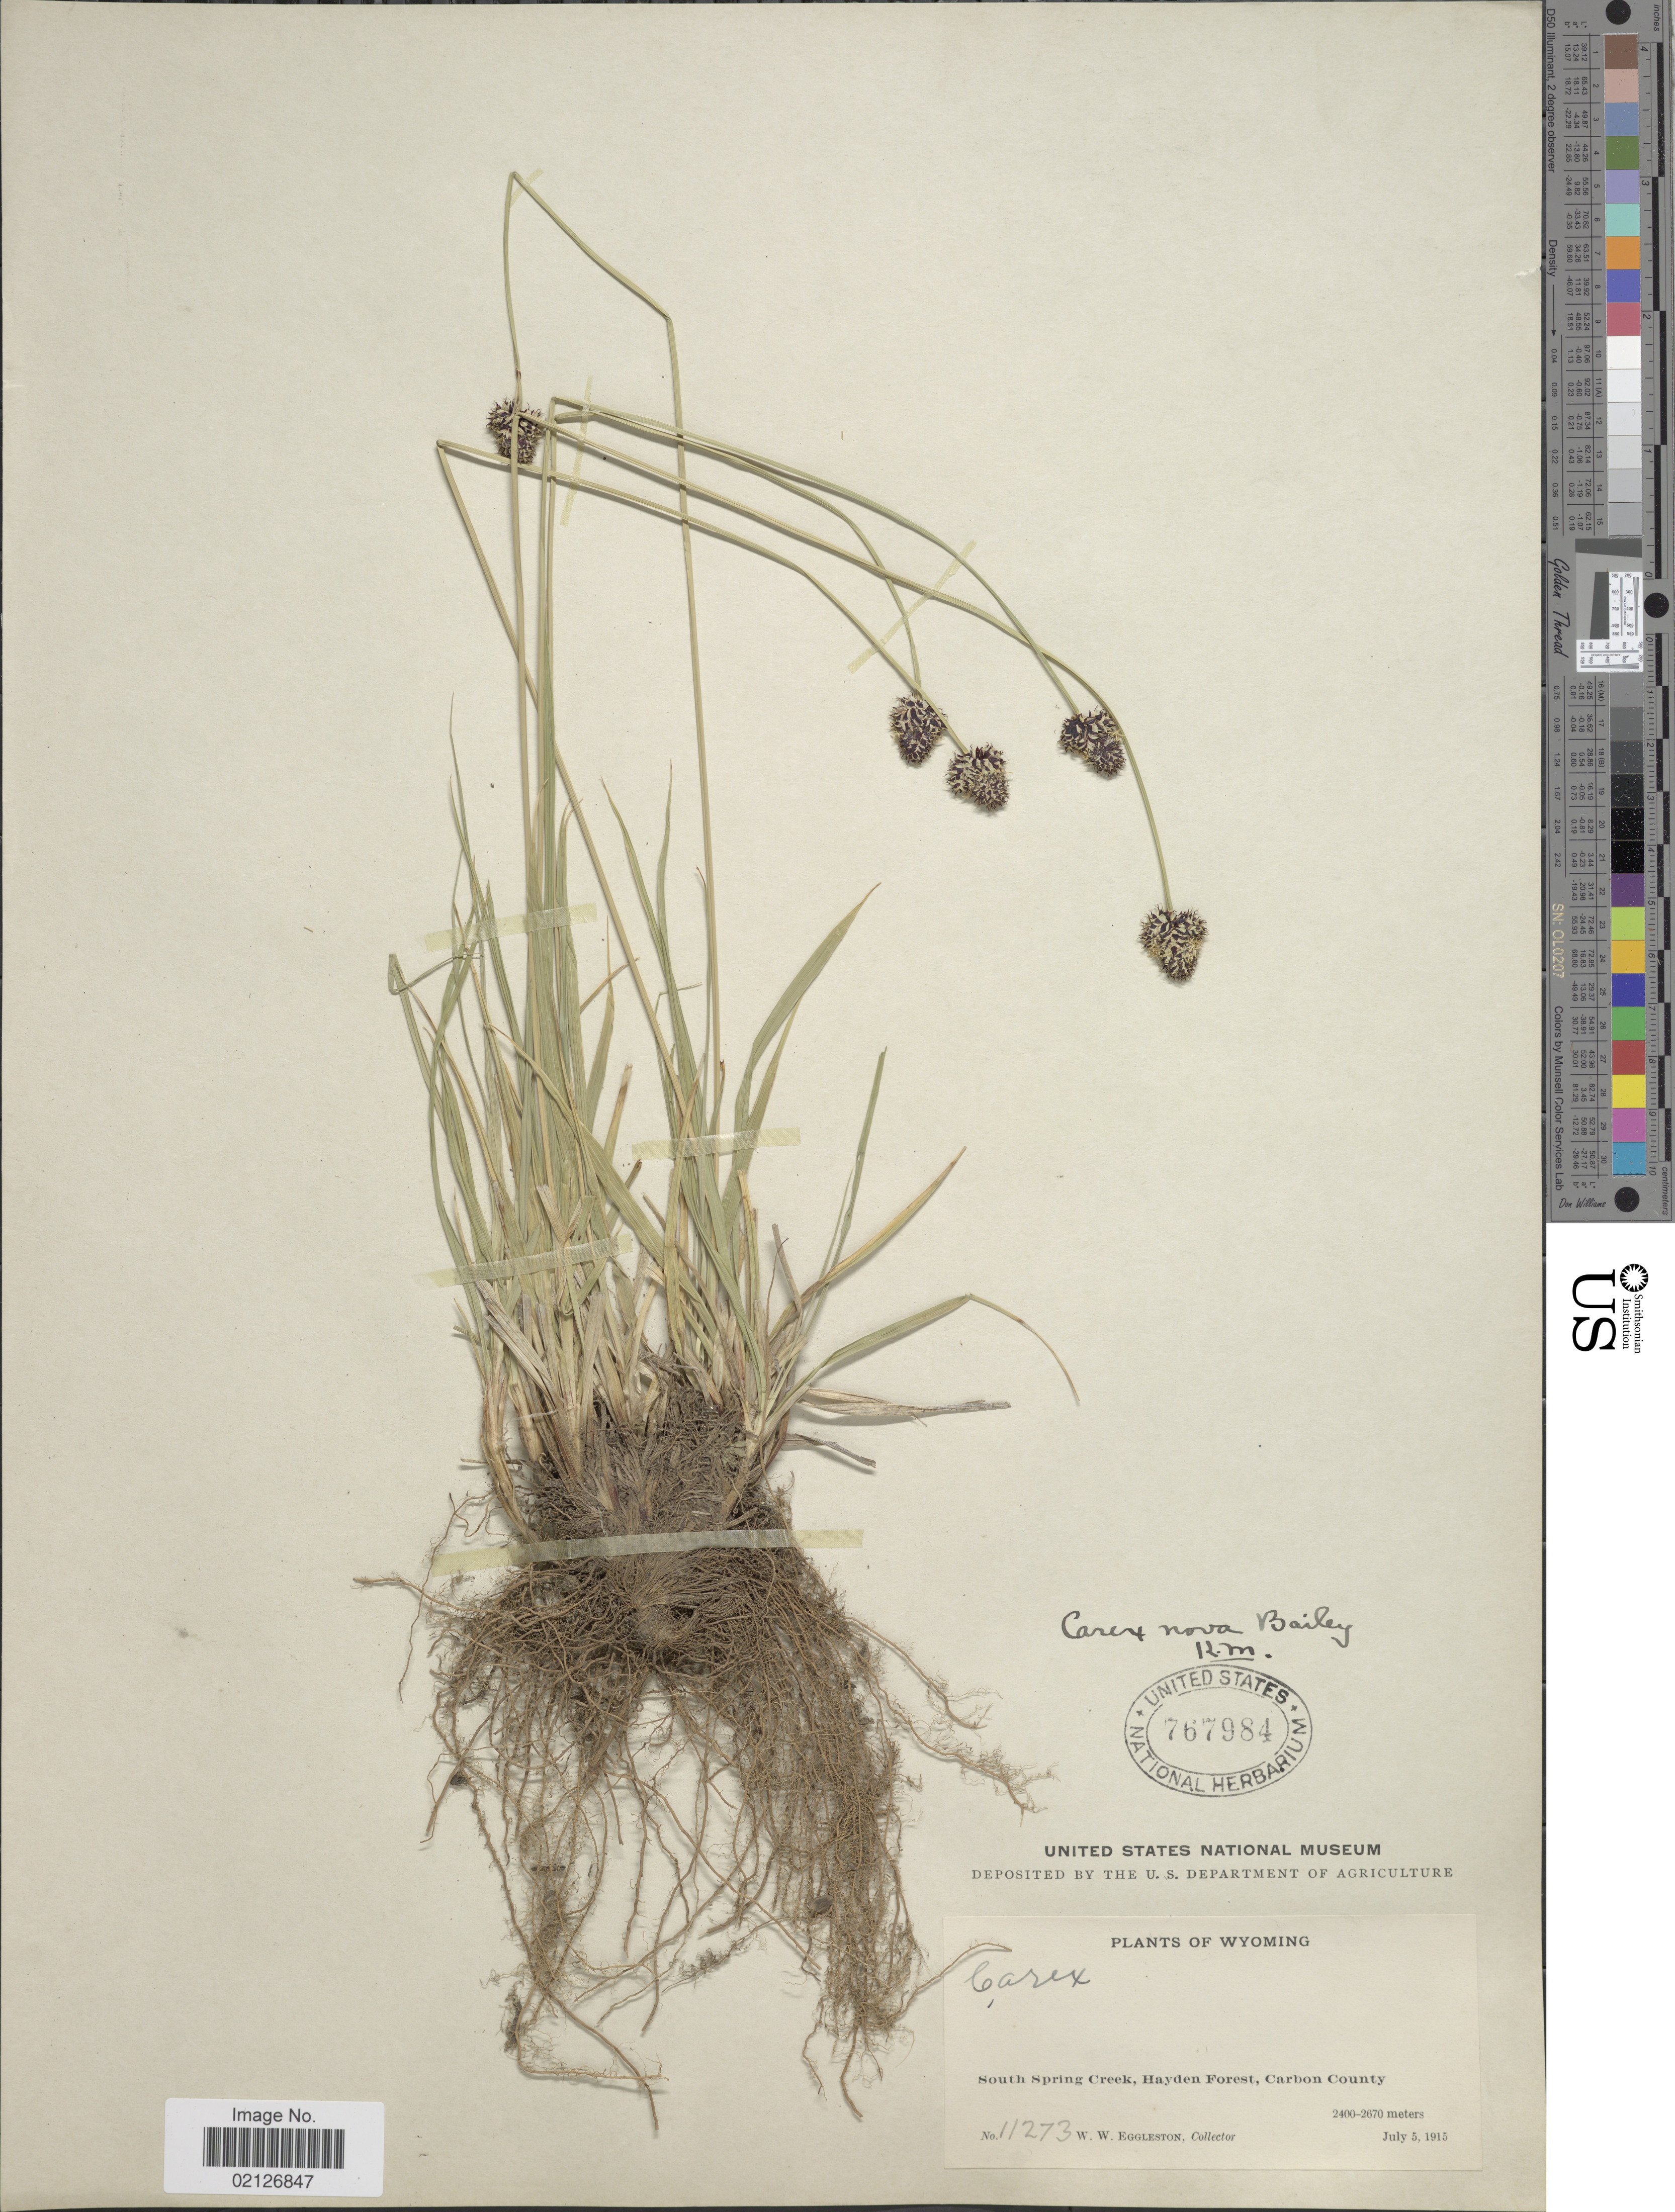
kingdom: Plantae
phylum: Tracheophyta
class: Liliopsida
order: Poales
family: Cyperaceae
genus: Carex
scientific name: Carex nova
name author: L.H. Bailey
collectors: W. W. Eggleston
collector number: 11273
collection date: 1915-07-05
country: United States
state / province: Wyoming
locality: South Spring Creek, Hayden Forest, Carbon County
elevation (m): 2400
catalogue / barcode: US 767984